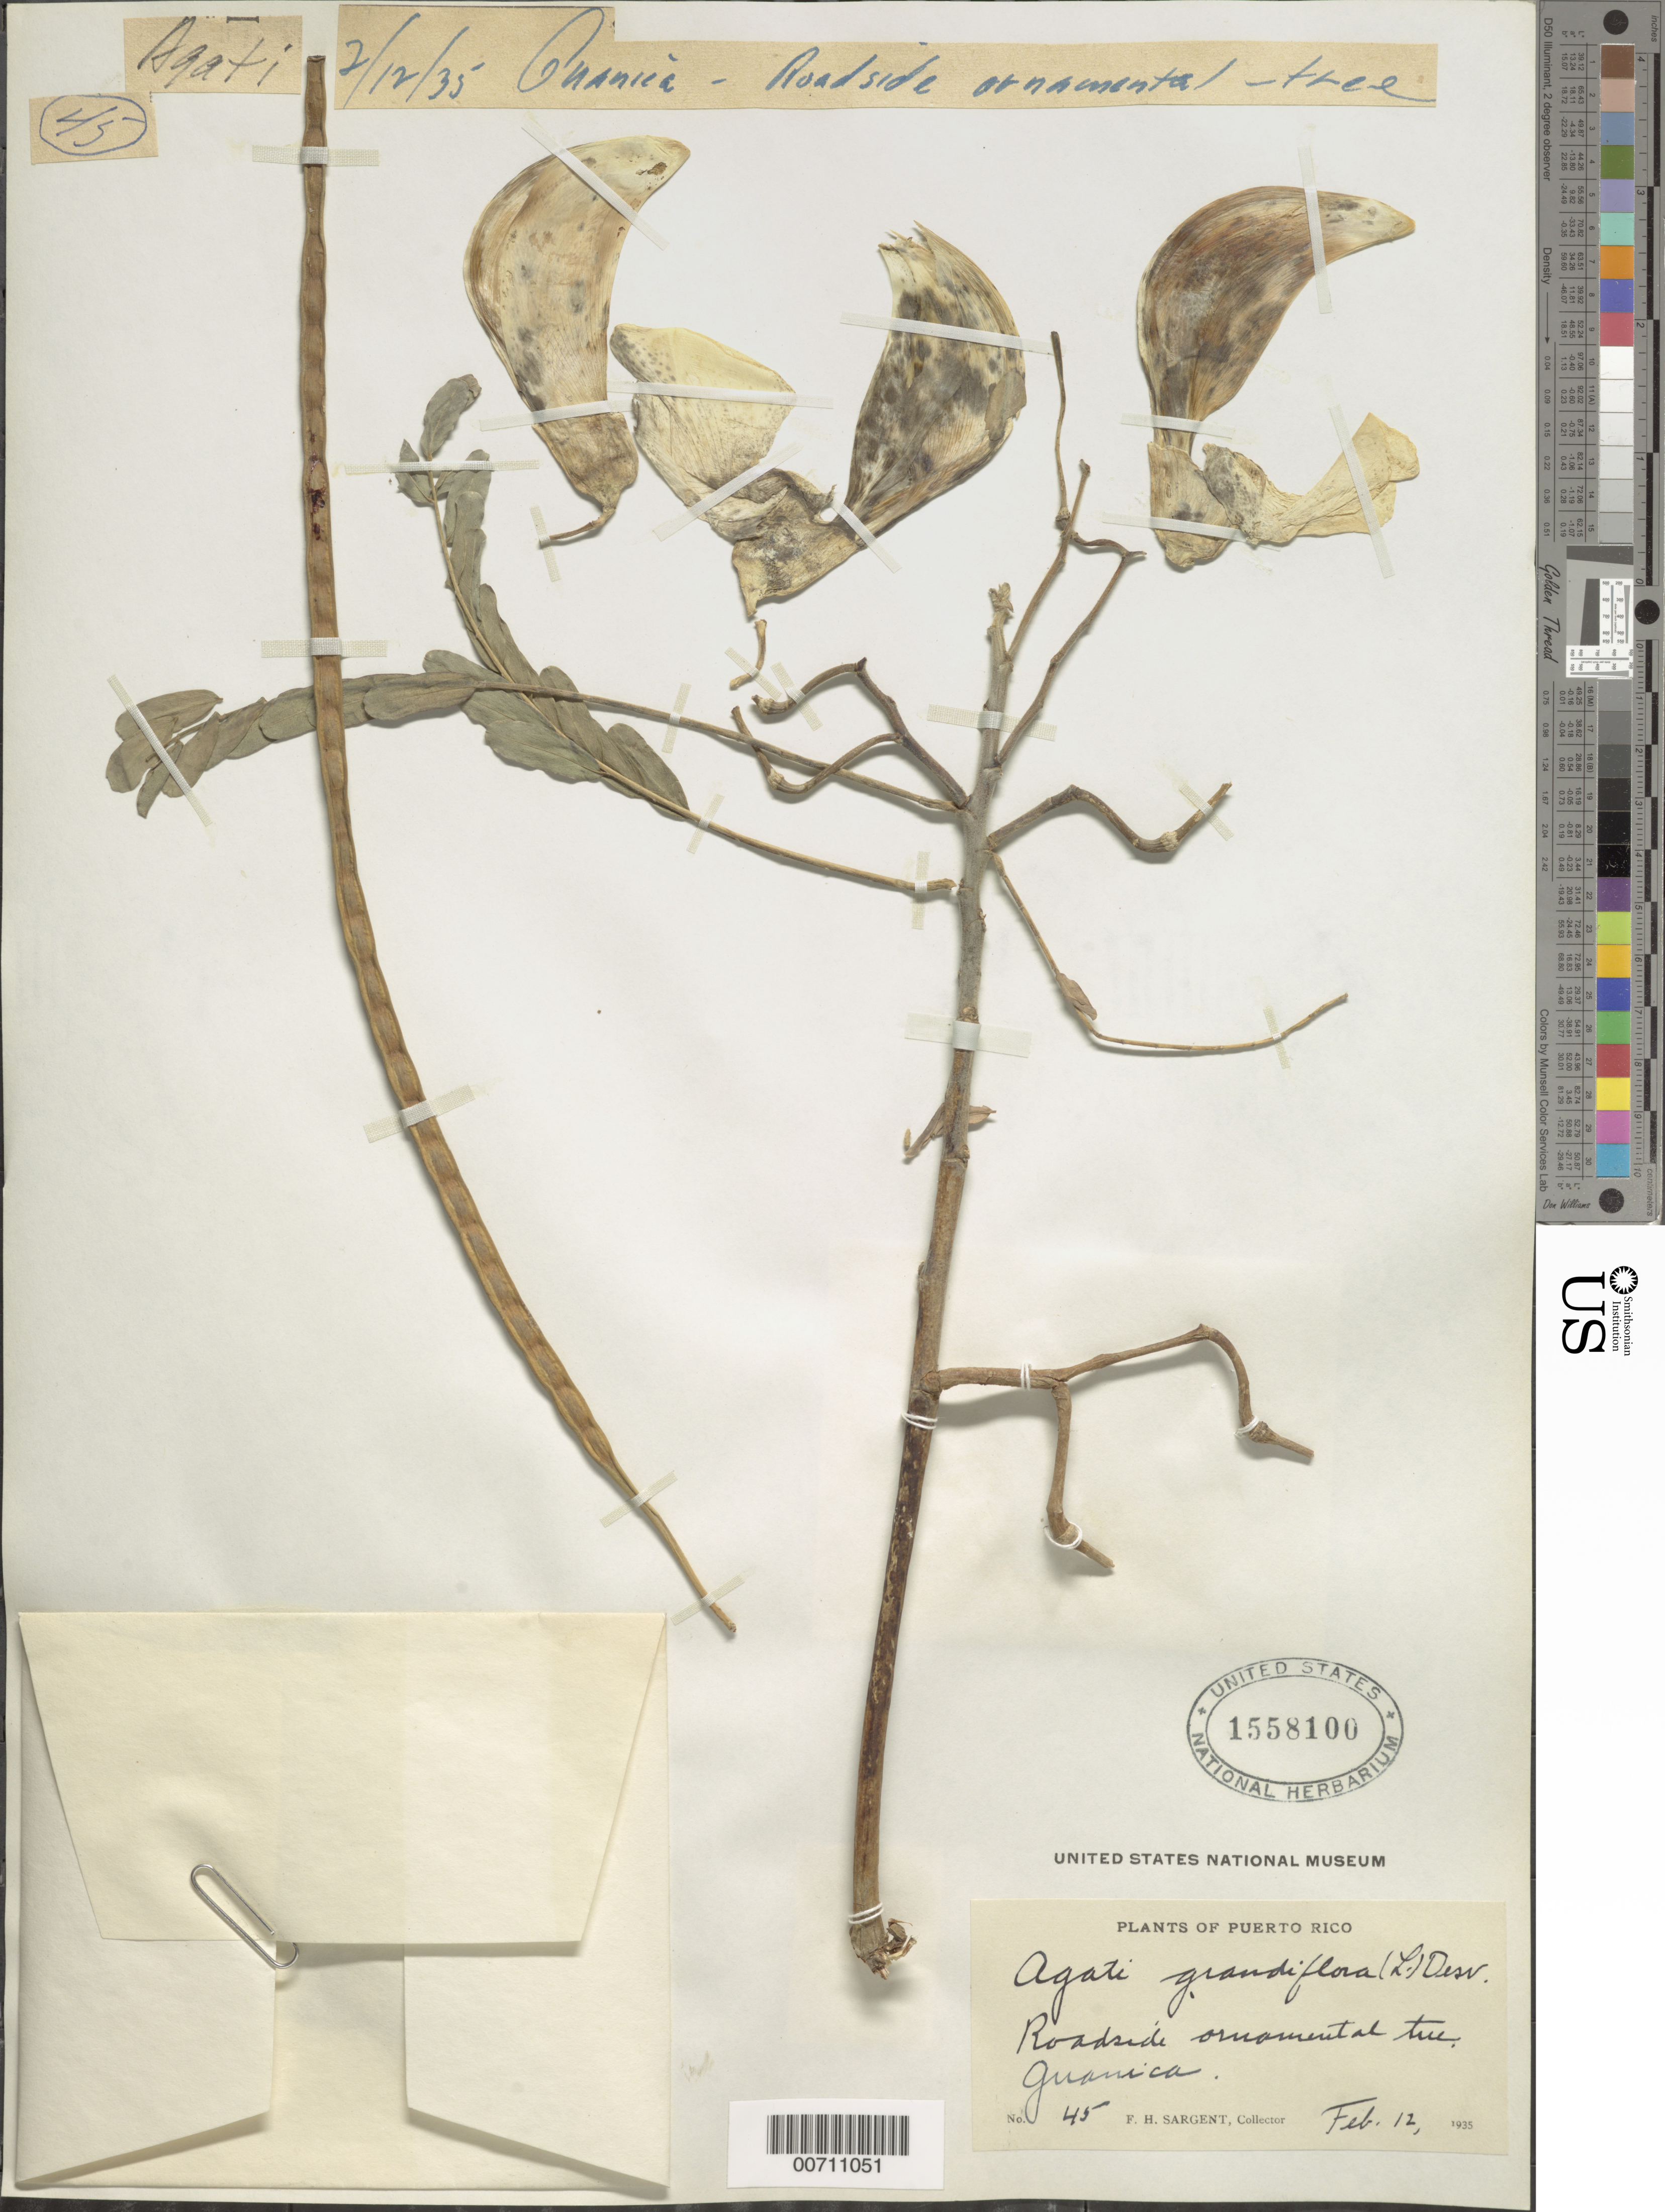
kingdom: Plantae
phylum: Tracheophyta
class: Magnoliopsida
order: Fabales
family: Fabaceae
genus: Sesbania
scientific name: Sesbania grandiflora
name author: (L.) Poir.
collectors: F. H. Sargent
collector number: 45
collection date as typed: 12 Feb 1935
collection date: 1935-02-12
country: Puerto Rico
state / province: Guanica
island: Greater Antilles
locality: Guianica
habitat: Roadside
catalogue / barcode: US 1558100